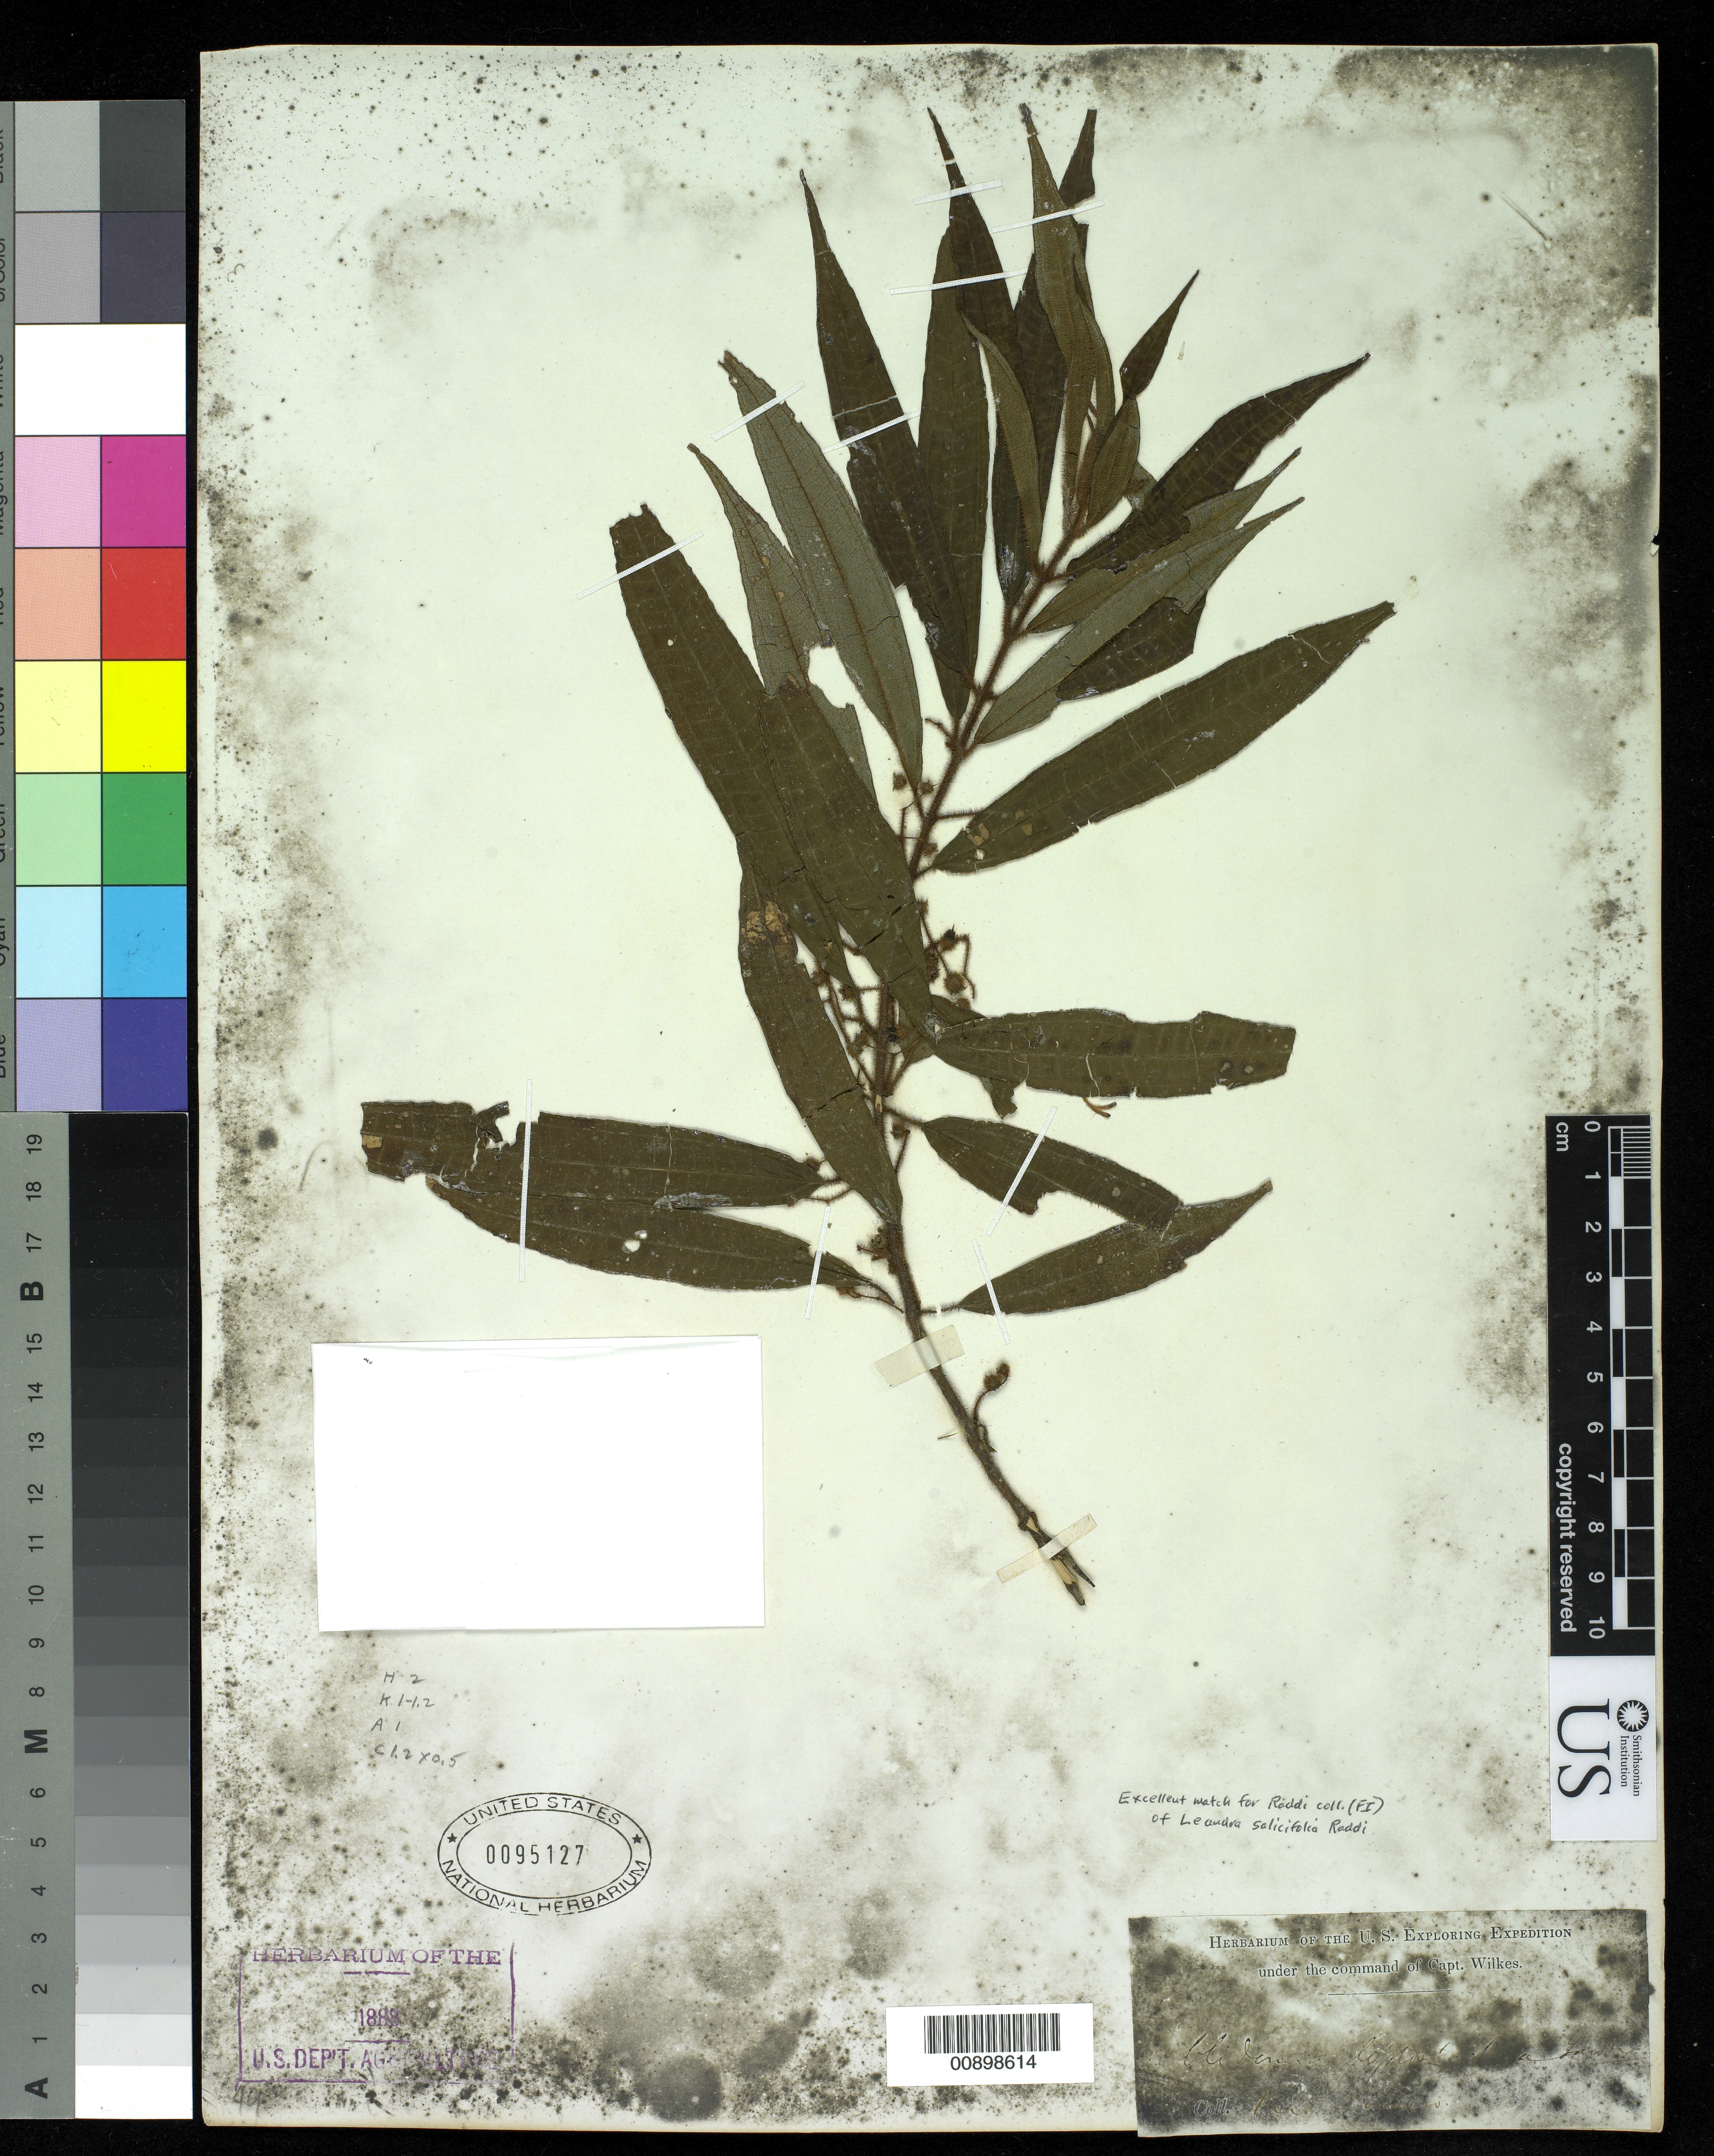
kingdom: Plantae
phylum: Tracheophyta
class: Magnoliopsida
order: Myrtales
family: Melastomataceae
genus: Ossaea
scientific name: Ossaea brachystachya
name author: Naudin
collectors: Wilkes Explor. Exped.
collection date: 1838/1842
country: Brazil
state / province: Rio de Janeiro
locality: Rio Janeiro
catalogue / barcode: US 95127